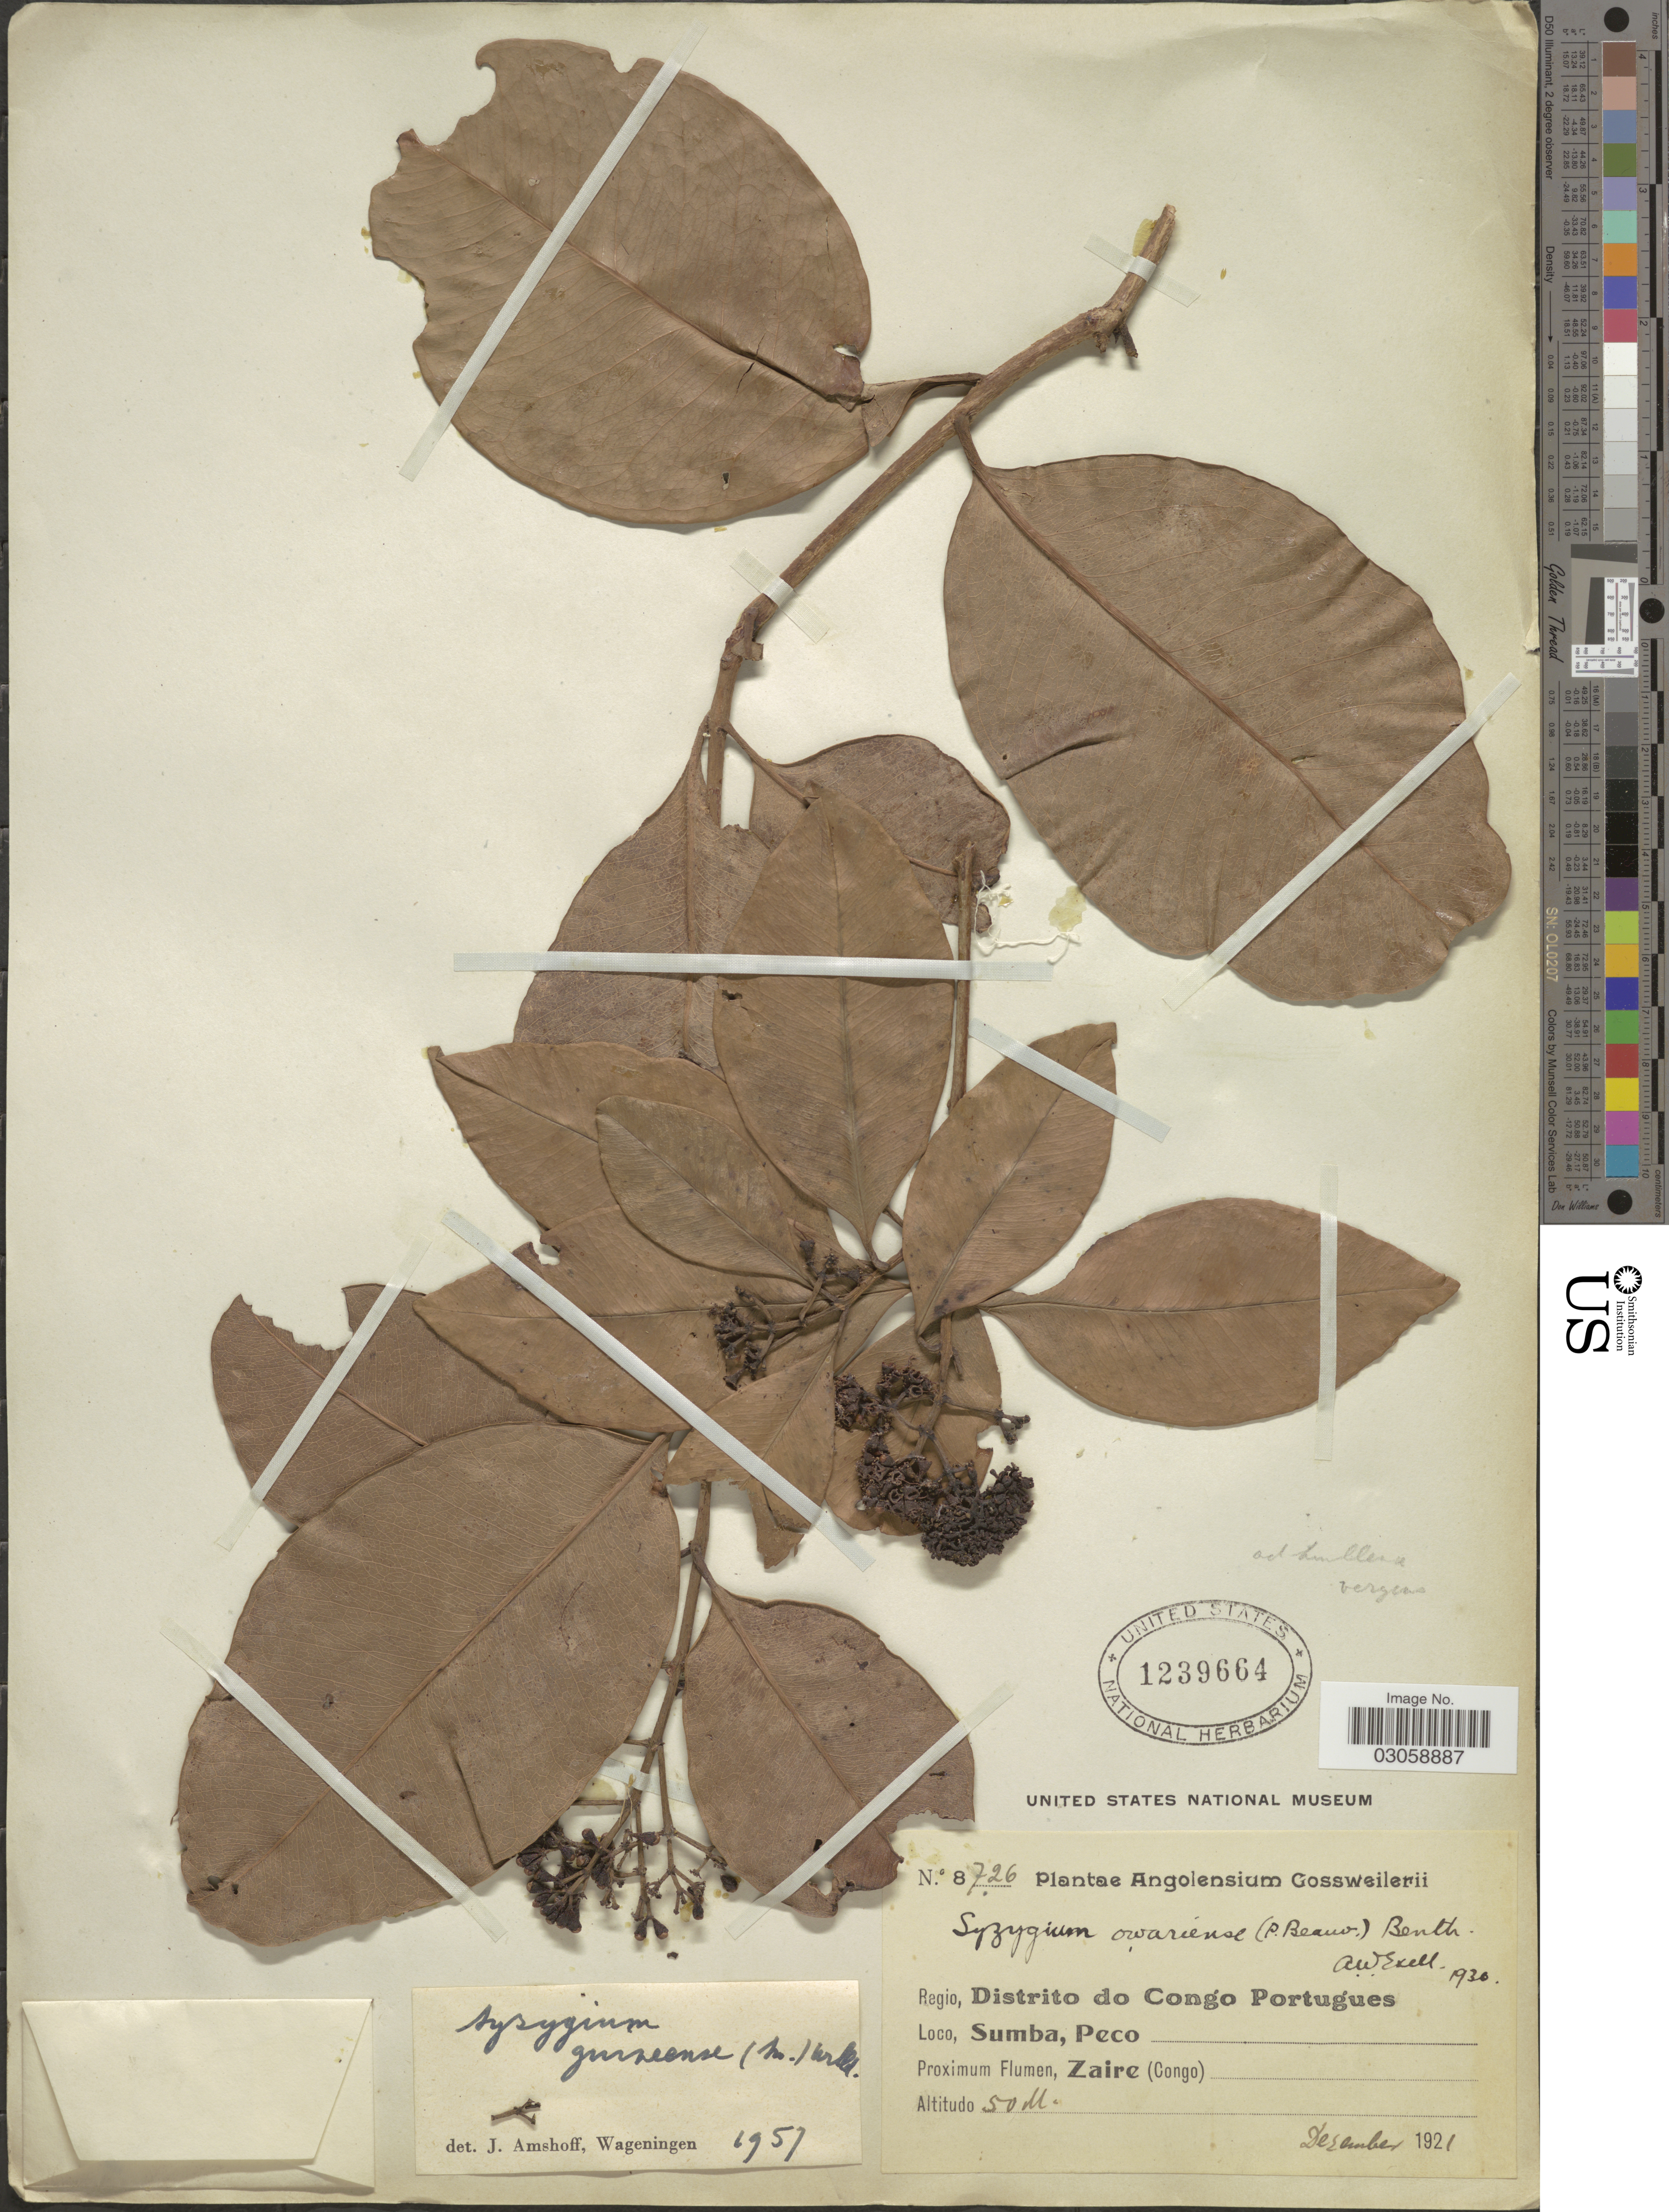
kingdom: Plantae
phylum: Tracheophyta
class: Magnoliopsida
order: Myrtales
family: Myrtaceae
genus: Syzygium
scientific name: Syzygium guineense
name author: (Willd.) DC.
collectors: -. Gossweiler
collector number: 8726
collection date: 1921-12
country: Angola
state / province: Zaire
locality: Regio, Distrito do Congo Portugues, Sumba, Peco, Zaire (Congo).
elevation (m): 50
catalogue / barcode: US 1239664